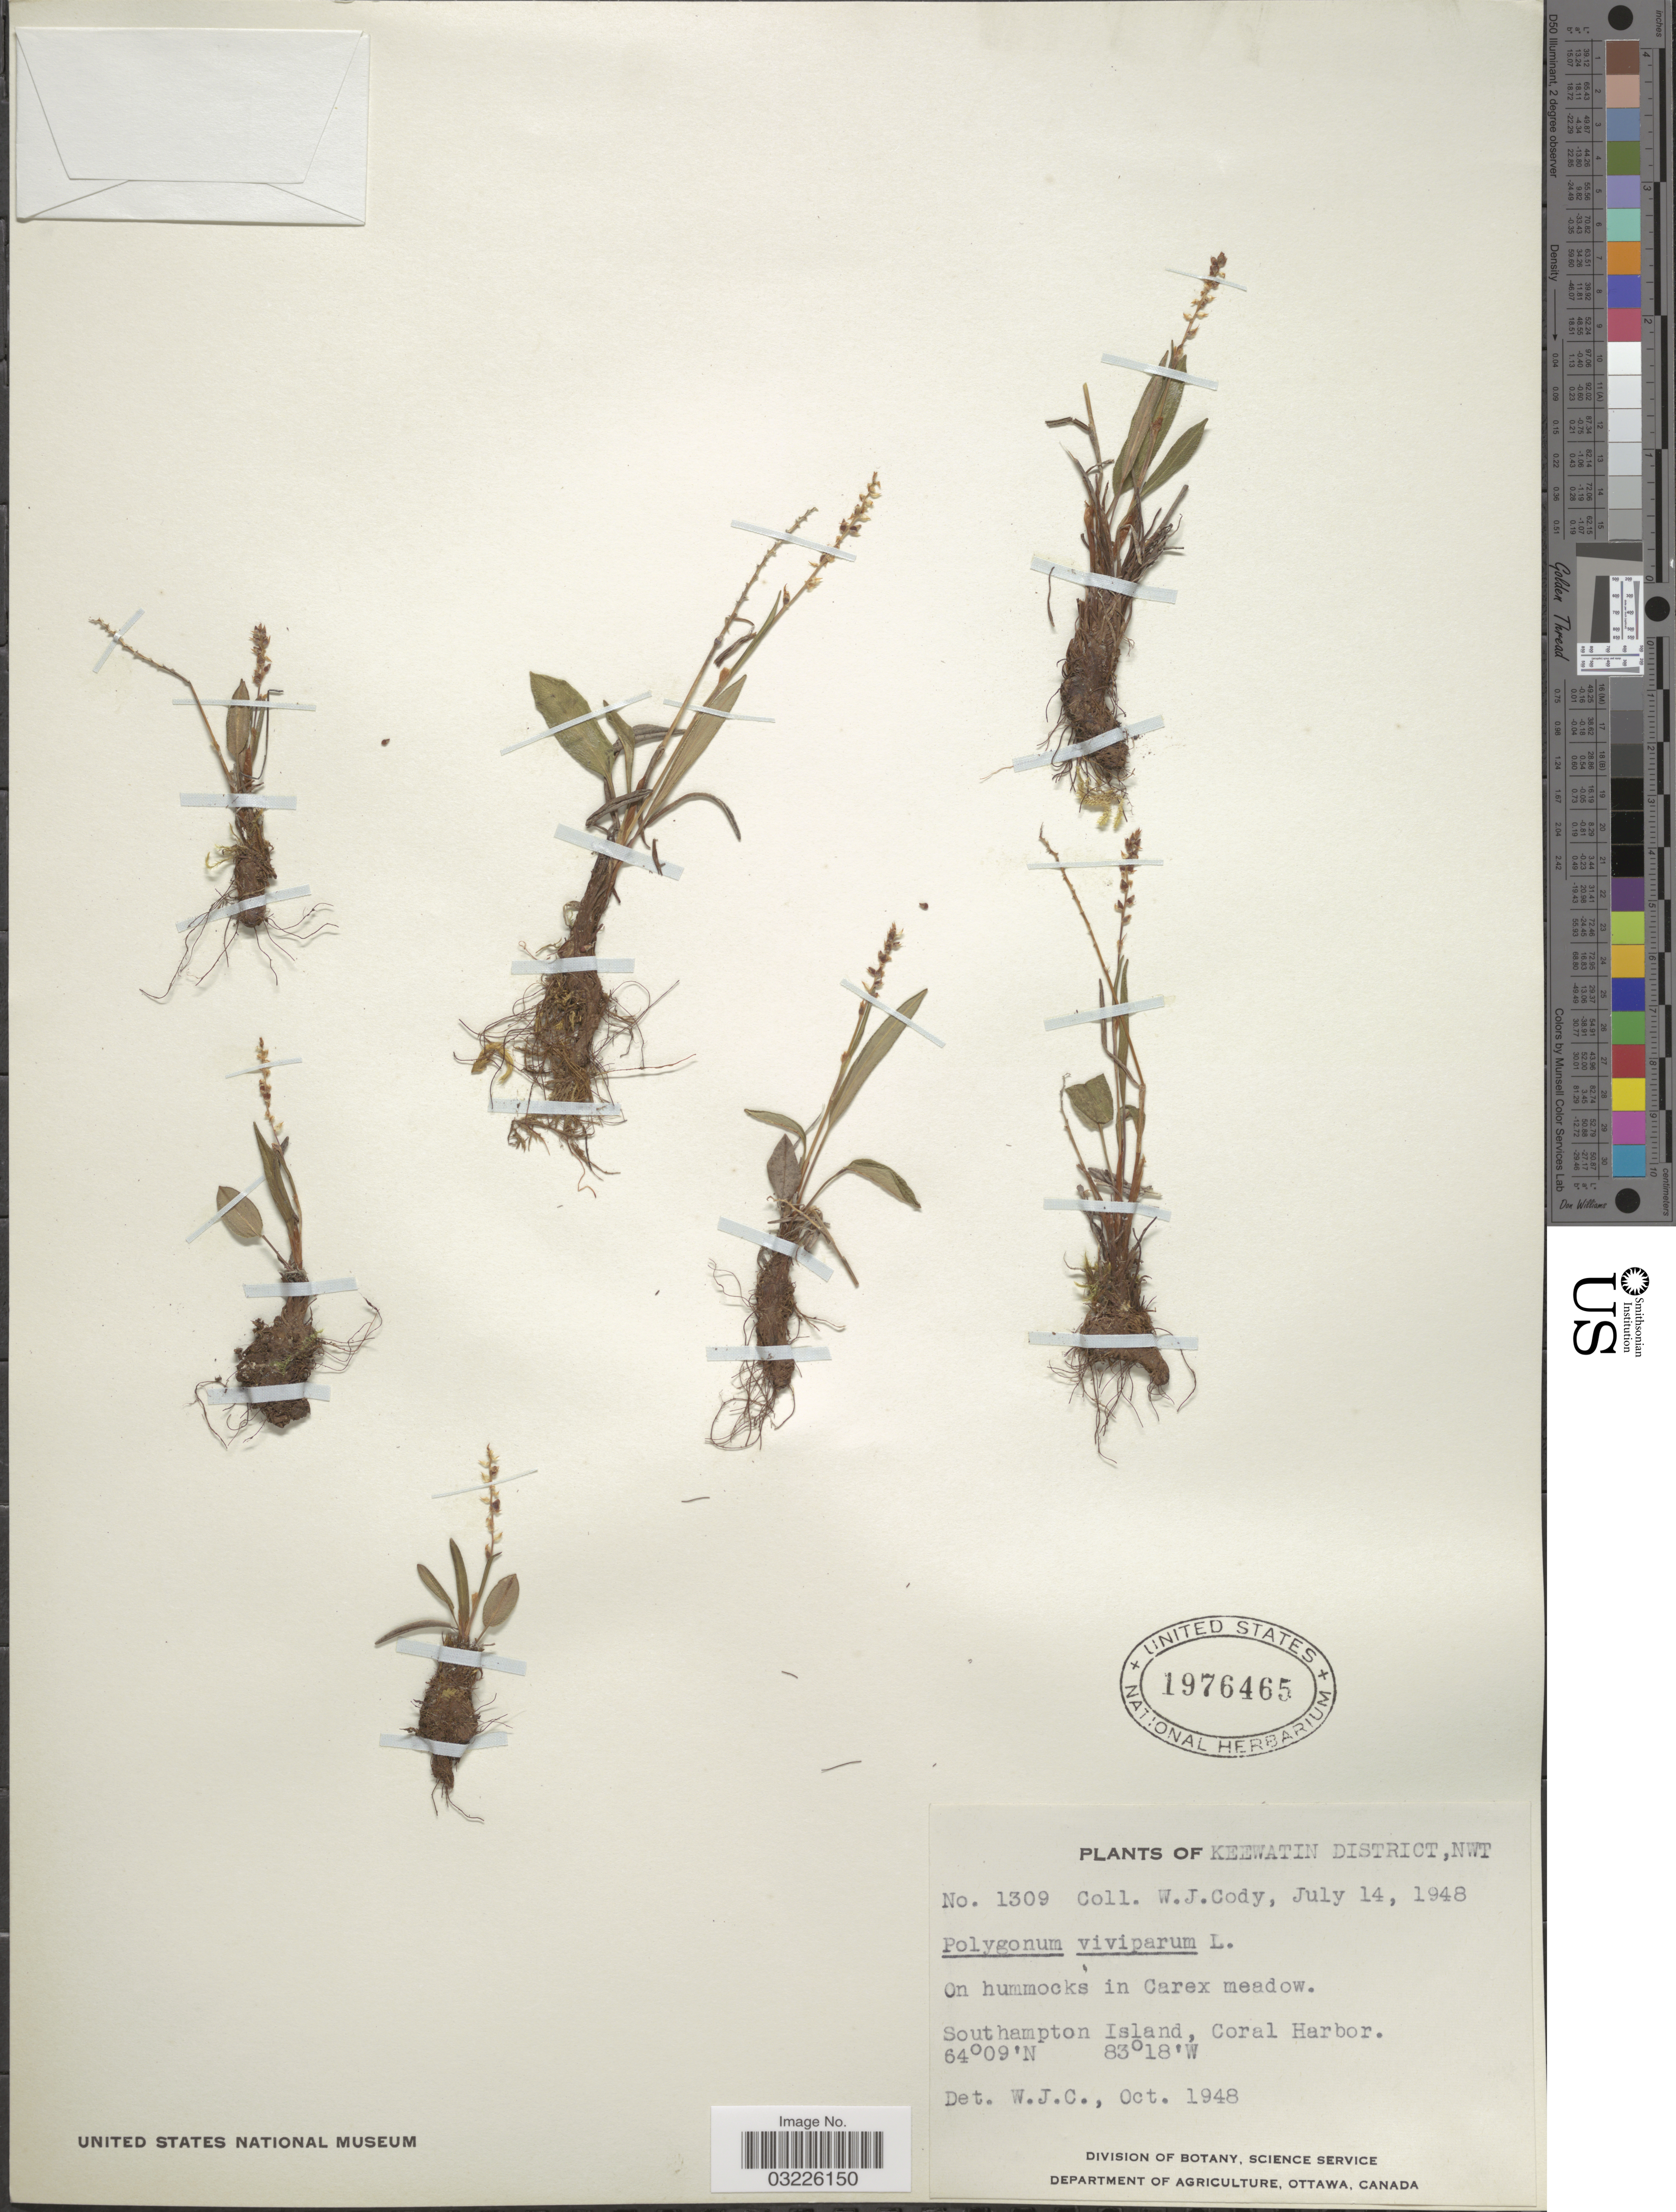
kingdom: Plantae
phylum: Tracheophyta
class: Magnoliopsida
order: Caryophyllales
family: Polygonaceae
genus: Bistorta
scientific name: Bistorta vivipara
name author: (L.) Delarbre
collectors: W. Cody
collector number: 1309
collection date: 1948-07-14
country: Canada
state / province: Northwest Territories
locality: Keewatin District. Southampton Island, Coral Harbor.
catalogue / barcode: US 1976465